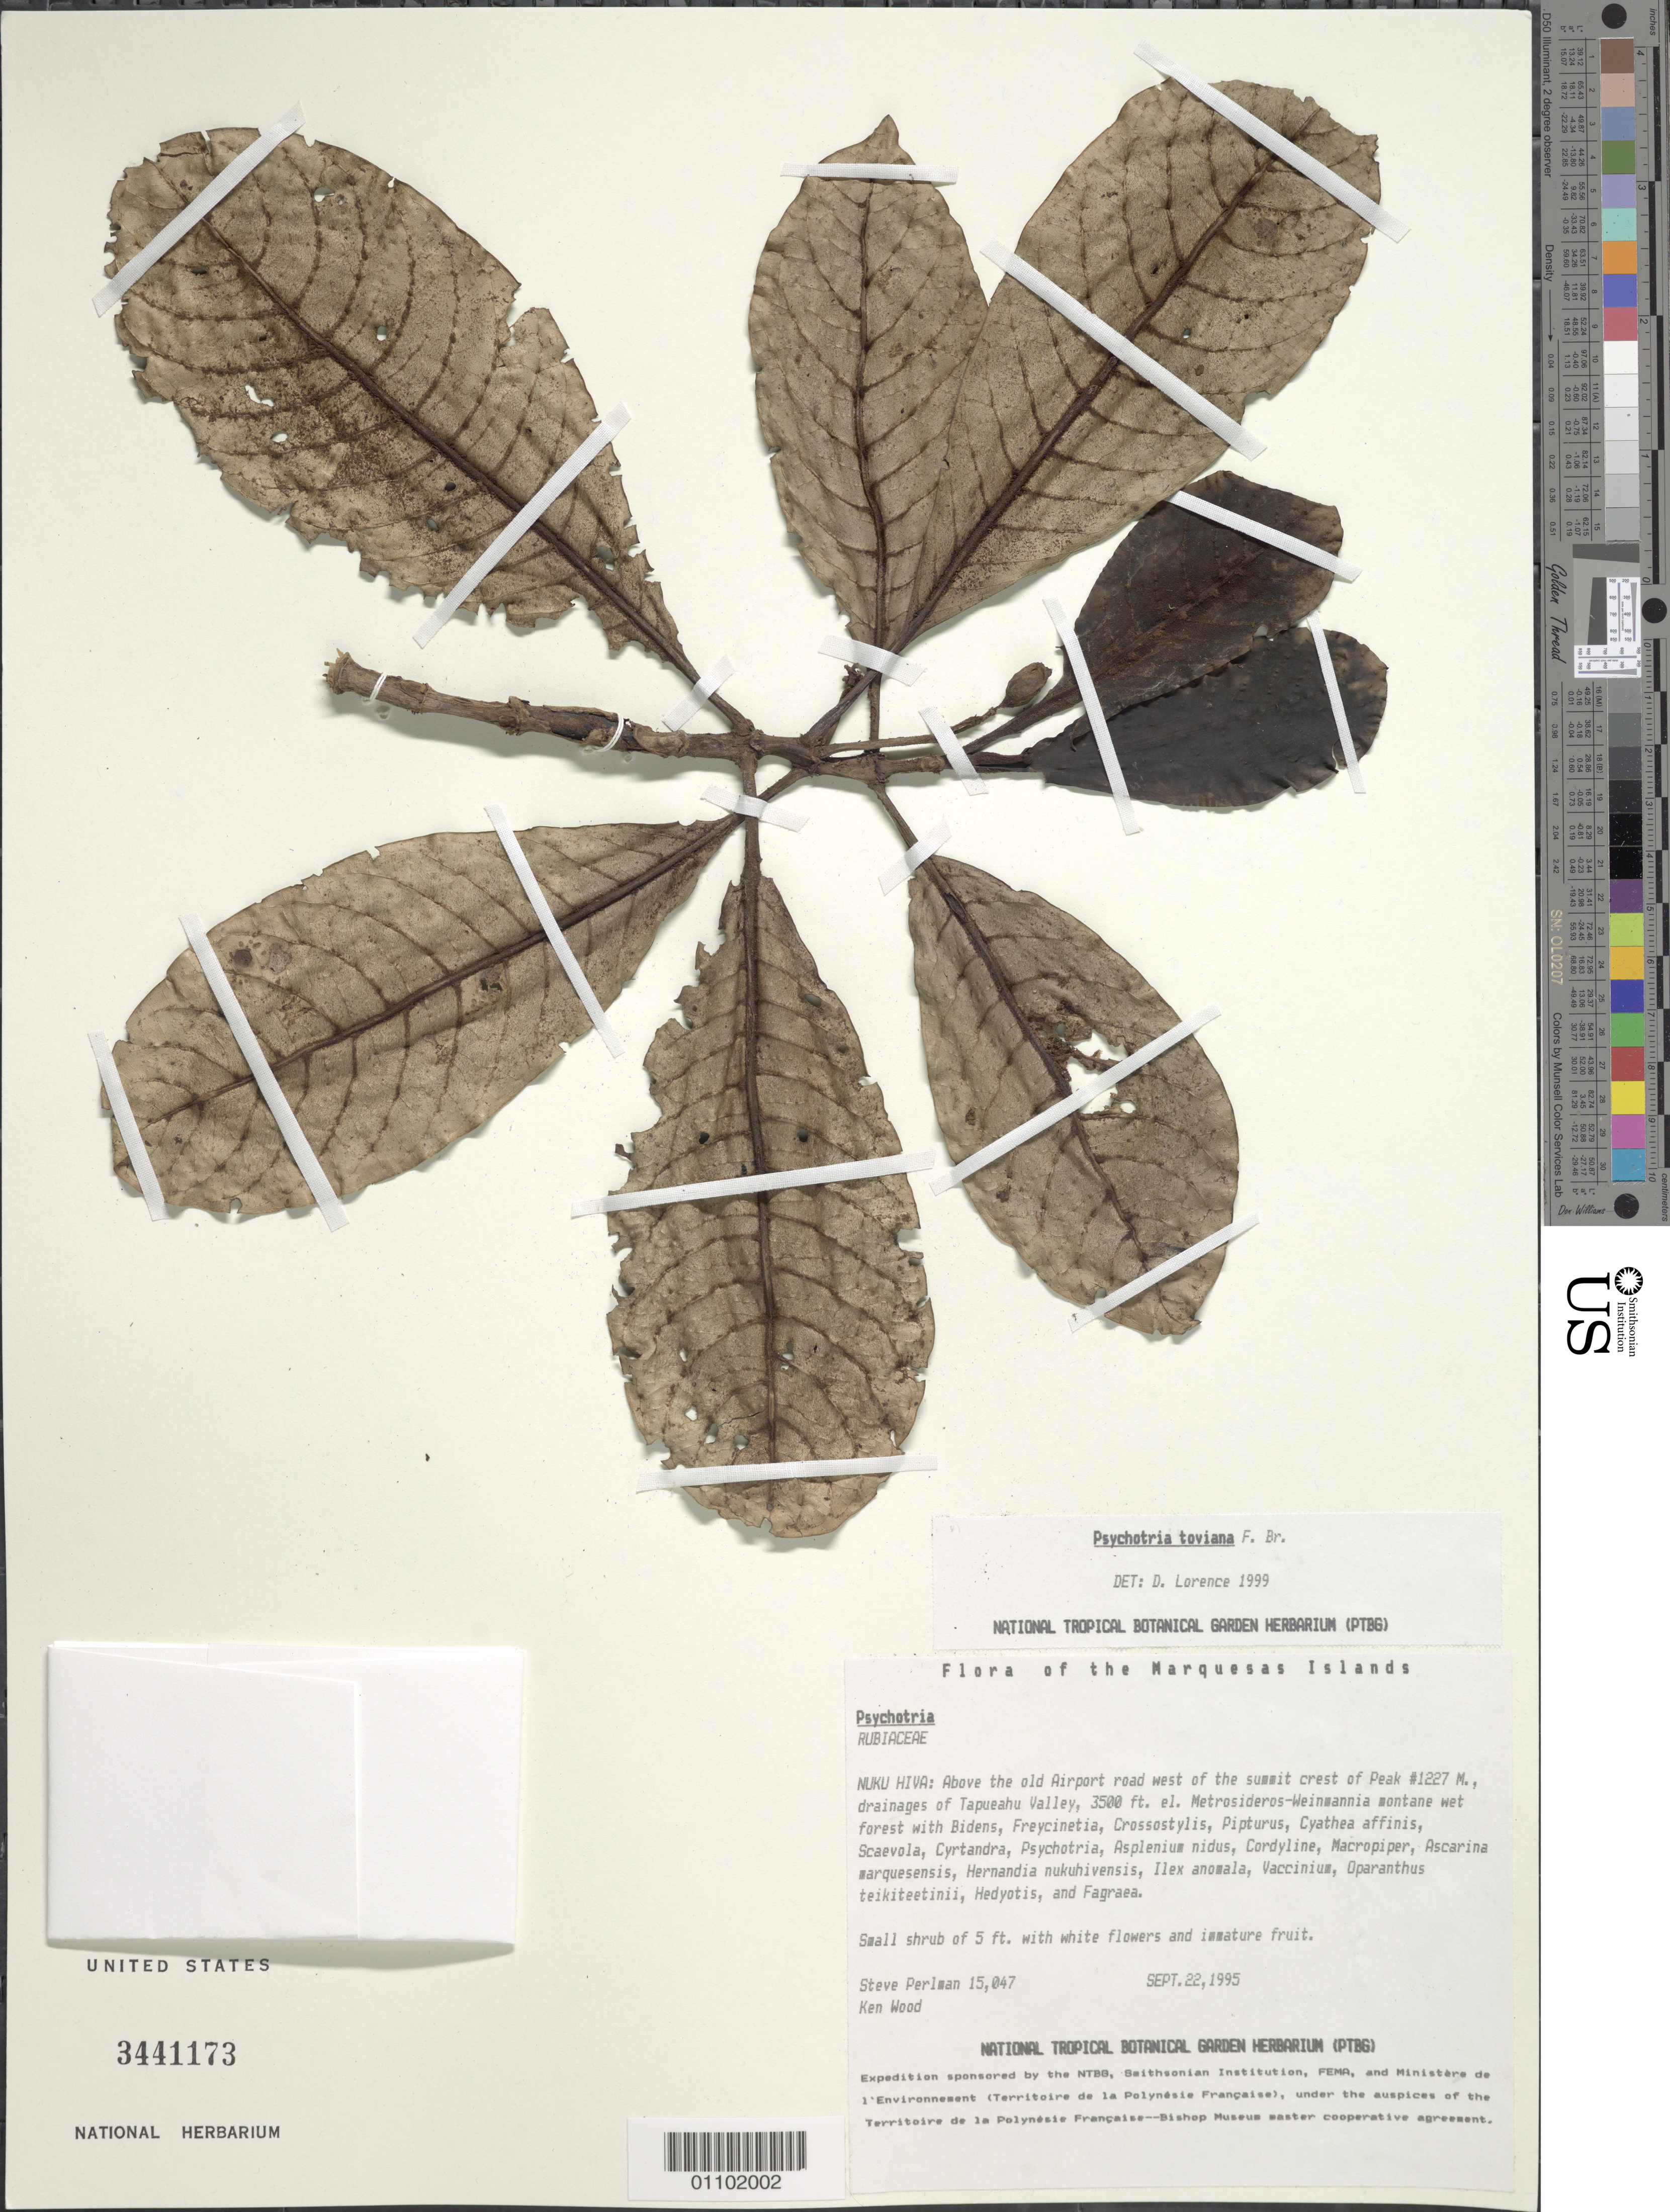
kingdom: Plantae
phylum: Tracheophyta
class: Magnoliopsida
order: Gentianales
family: Rubiaceae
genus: Psychotria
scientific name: Psychotria toviana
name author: F. Br.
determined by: Lorence, David H., (PTBG), National Tropical Botanical Garden (UNITED STATES)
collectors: S. P. Perlman & K. R. Wood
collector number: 15047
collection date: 1995-09-22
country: French Polynesia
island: Nuku Hiva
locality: Above old Airport road, W of summit crest, W of Peak #1227 M., drainages of Tapueahu valley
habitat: In Metrosideros - Weinmannia montane wet forest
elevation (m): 1067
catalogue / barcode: US 3441173